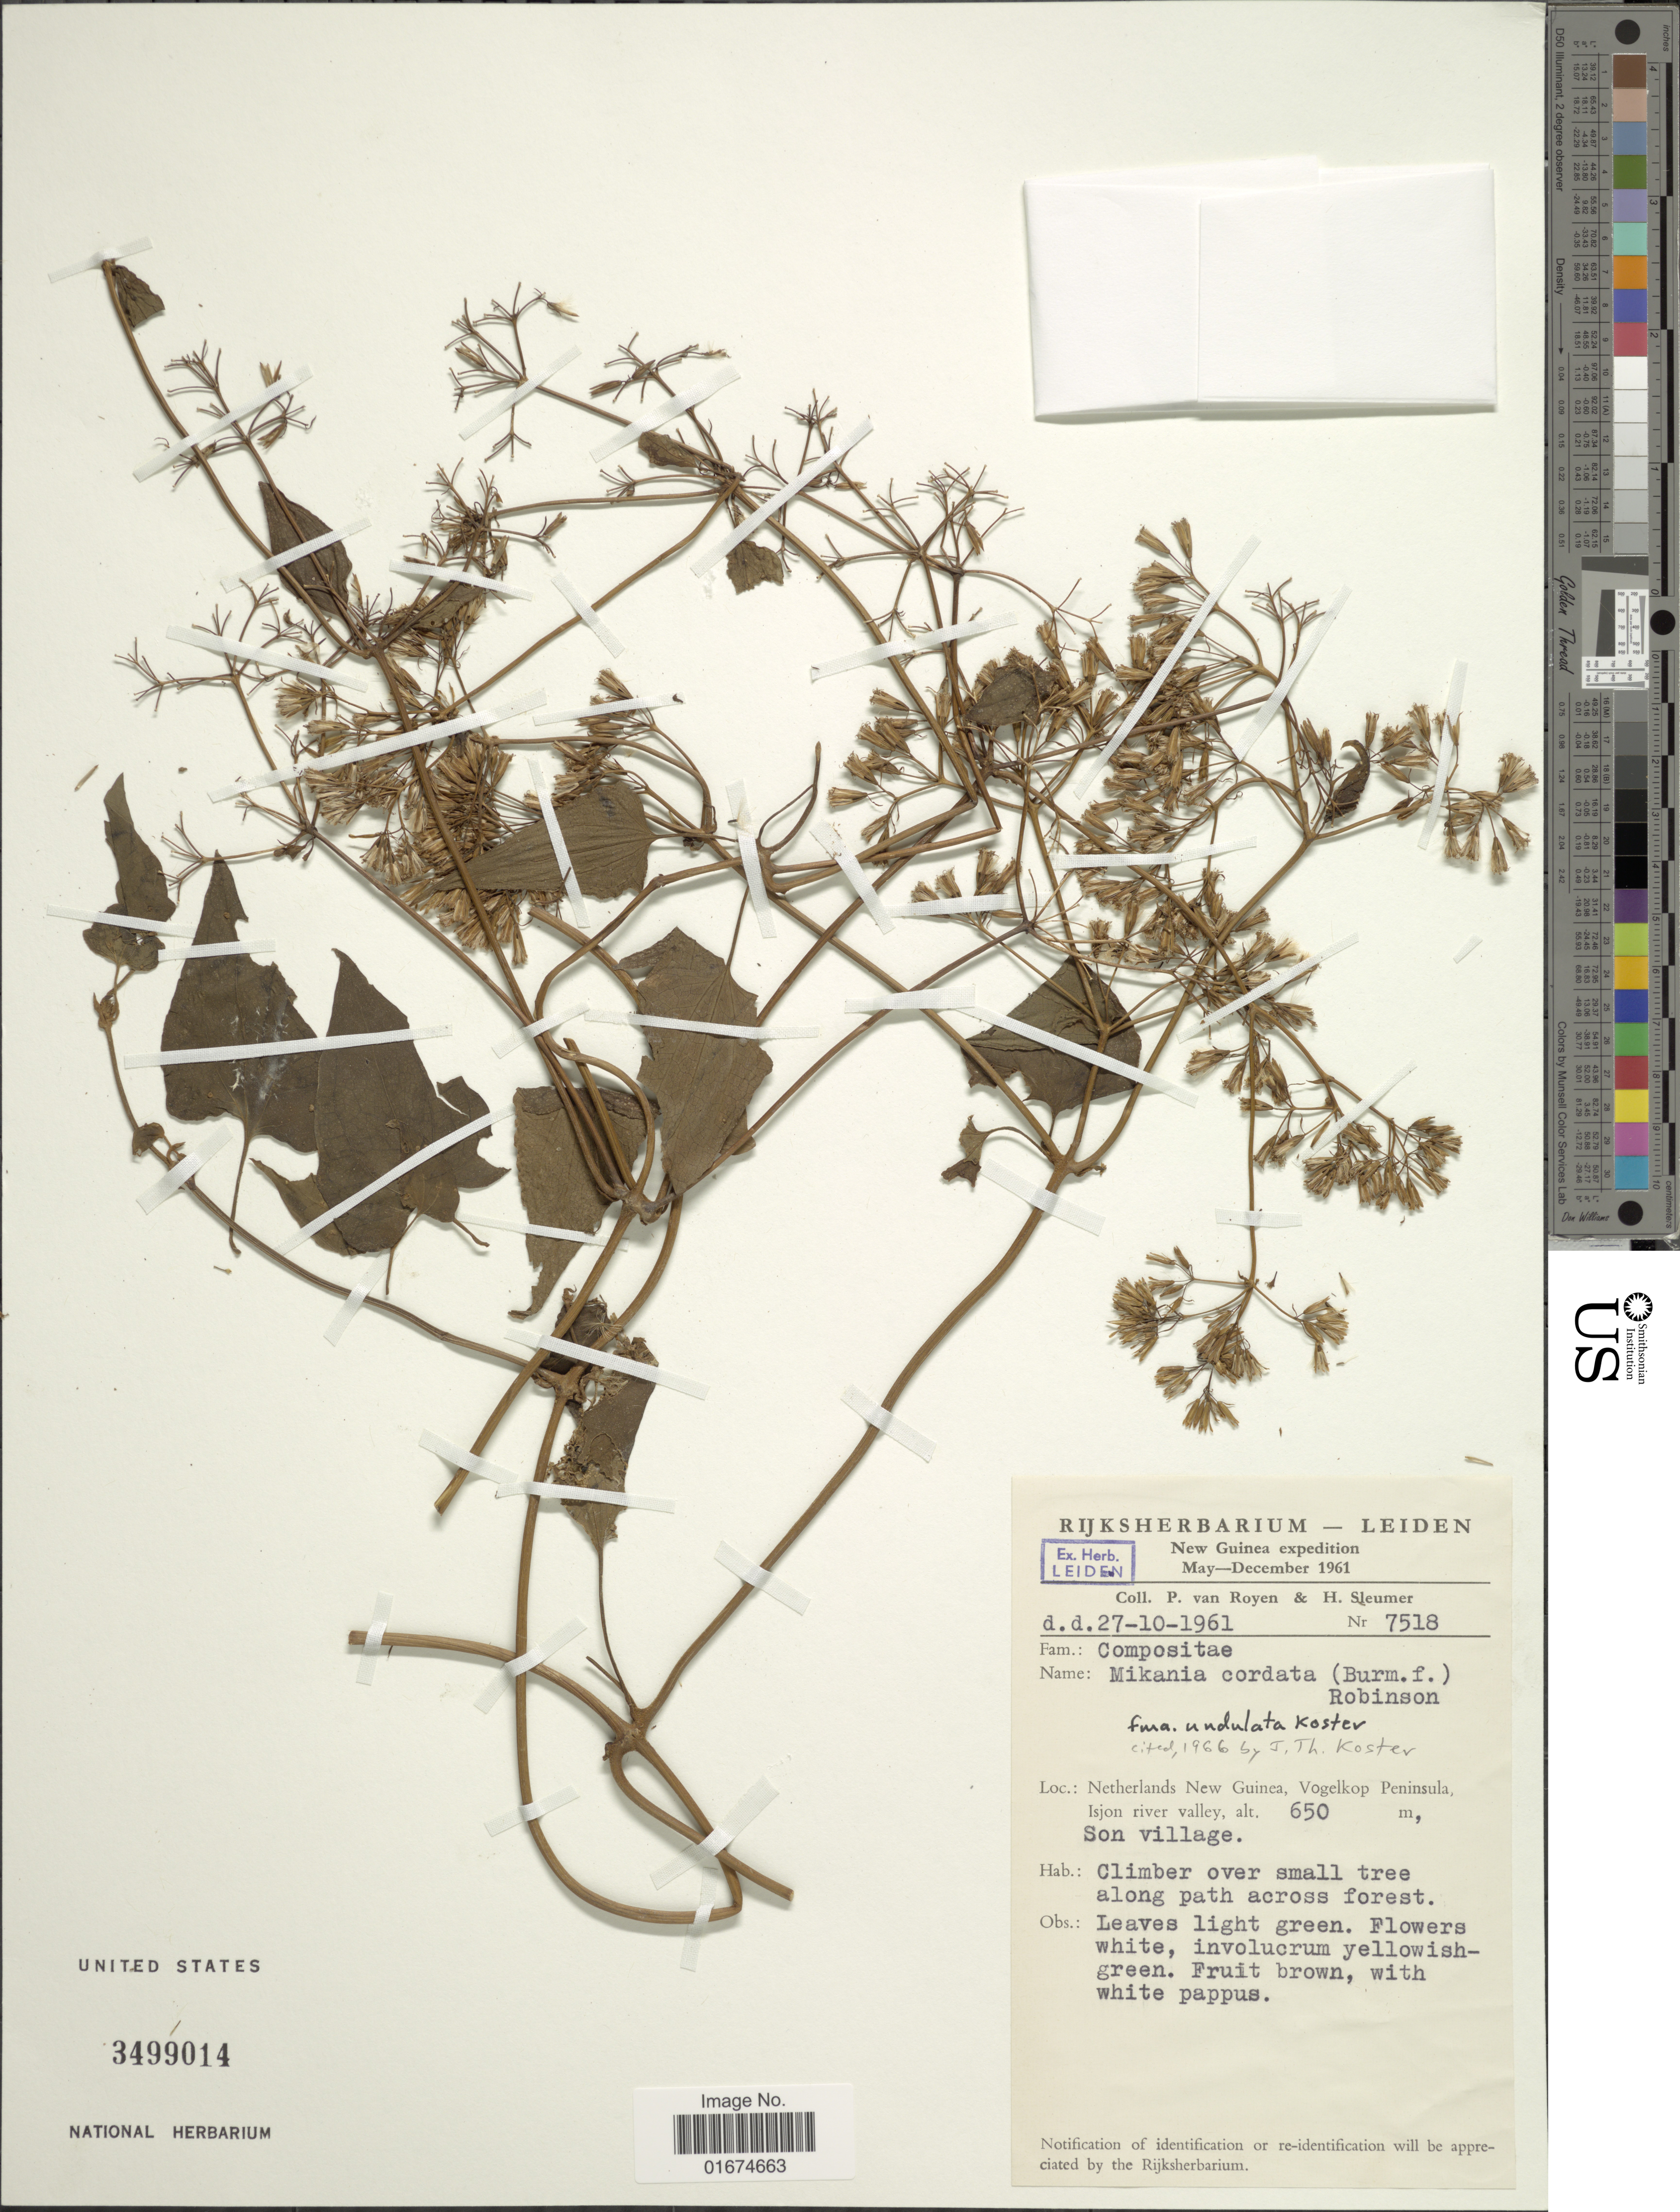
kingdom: Plantae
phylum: Tracheophyta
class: Magnoliopsida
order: Asterales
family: Asteraceae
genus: Mikania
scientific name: Mikania cordata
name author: (Burm. f.) B.L. Rob.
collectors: P. van Royen & H. O. Sleumer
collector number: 7518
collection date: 1961-10-27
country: Indonesia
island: New Guinea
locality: Netherlands New Guinea, Vogelkop Peninsula, Isjon river valley, Son village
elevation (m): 650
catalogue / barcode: US 3499014